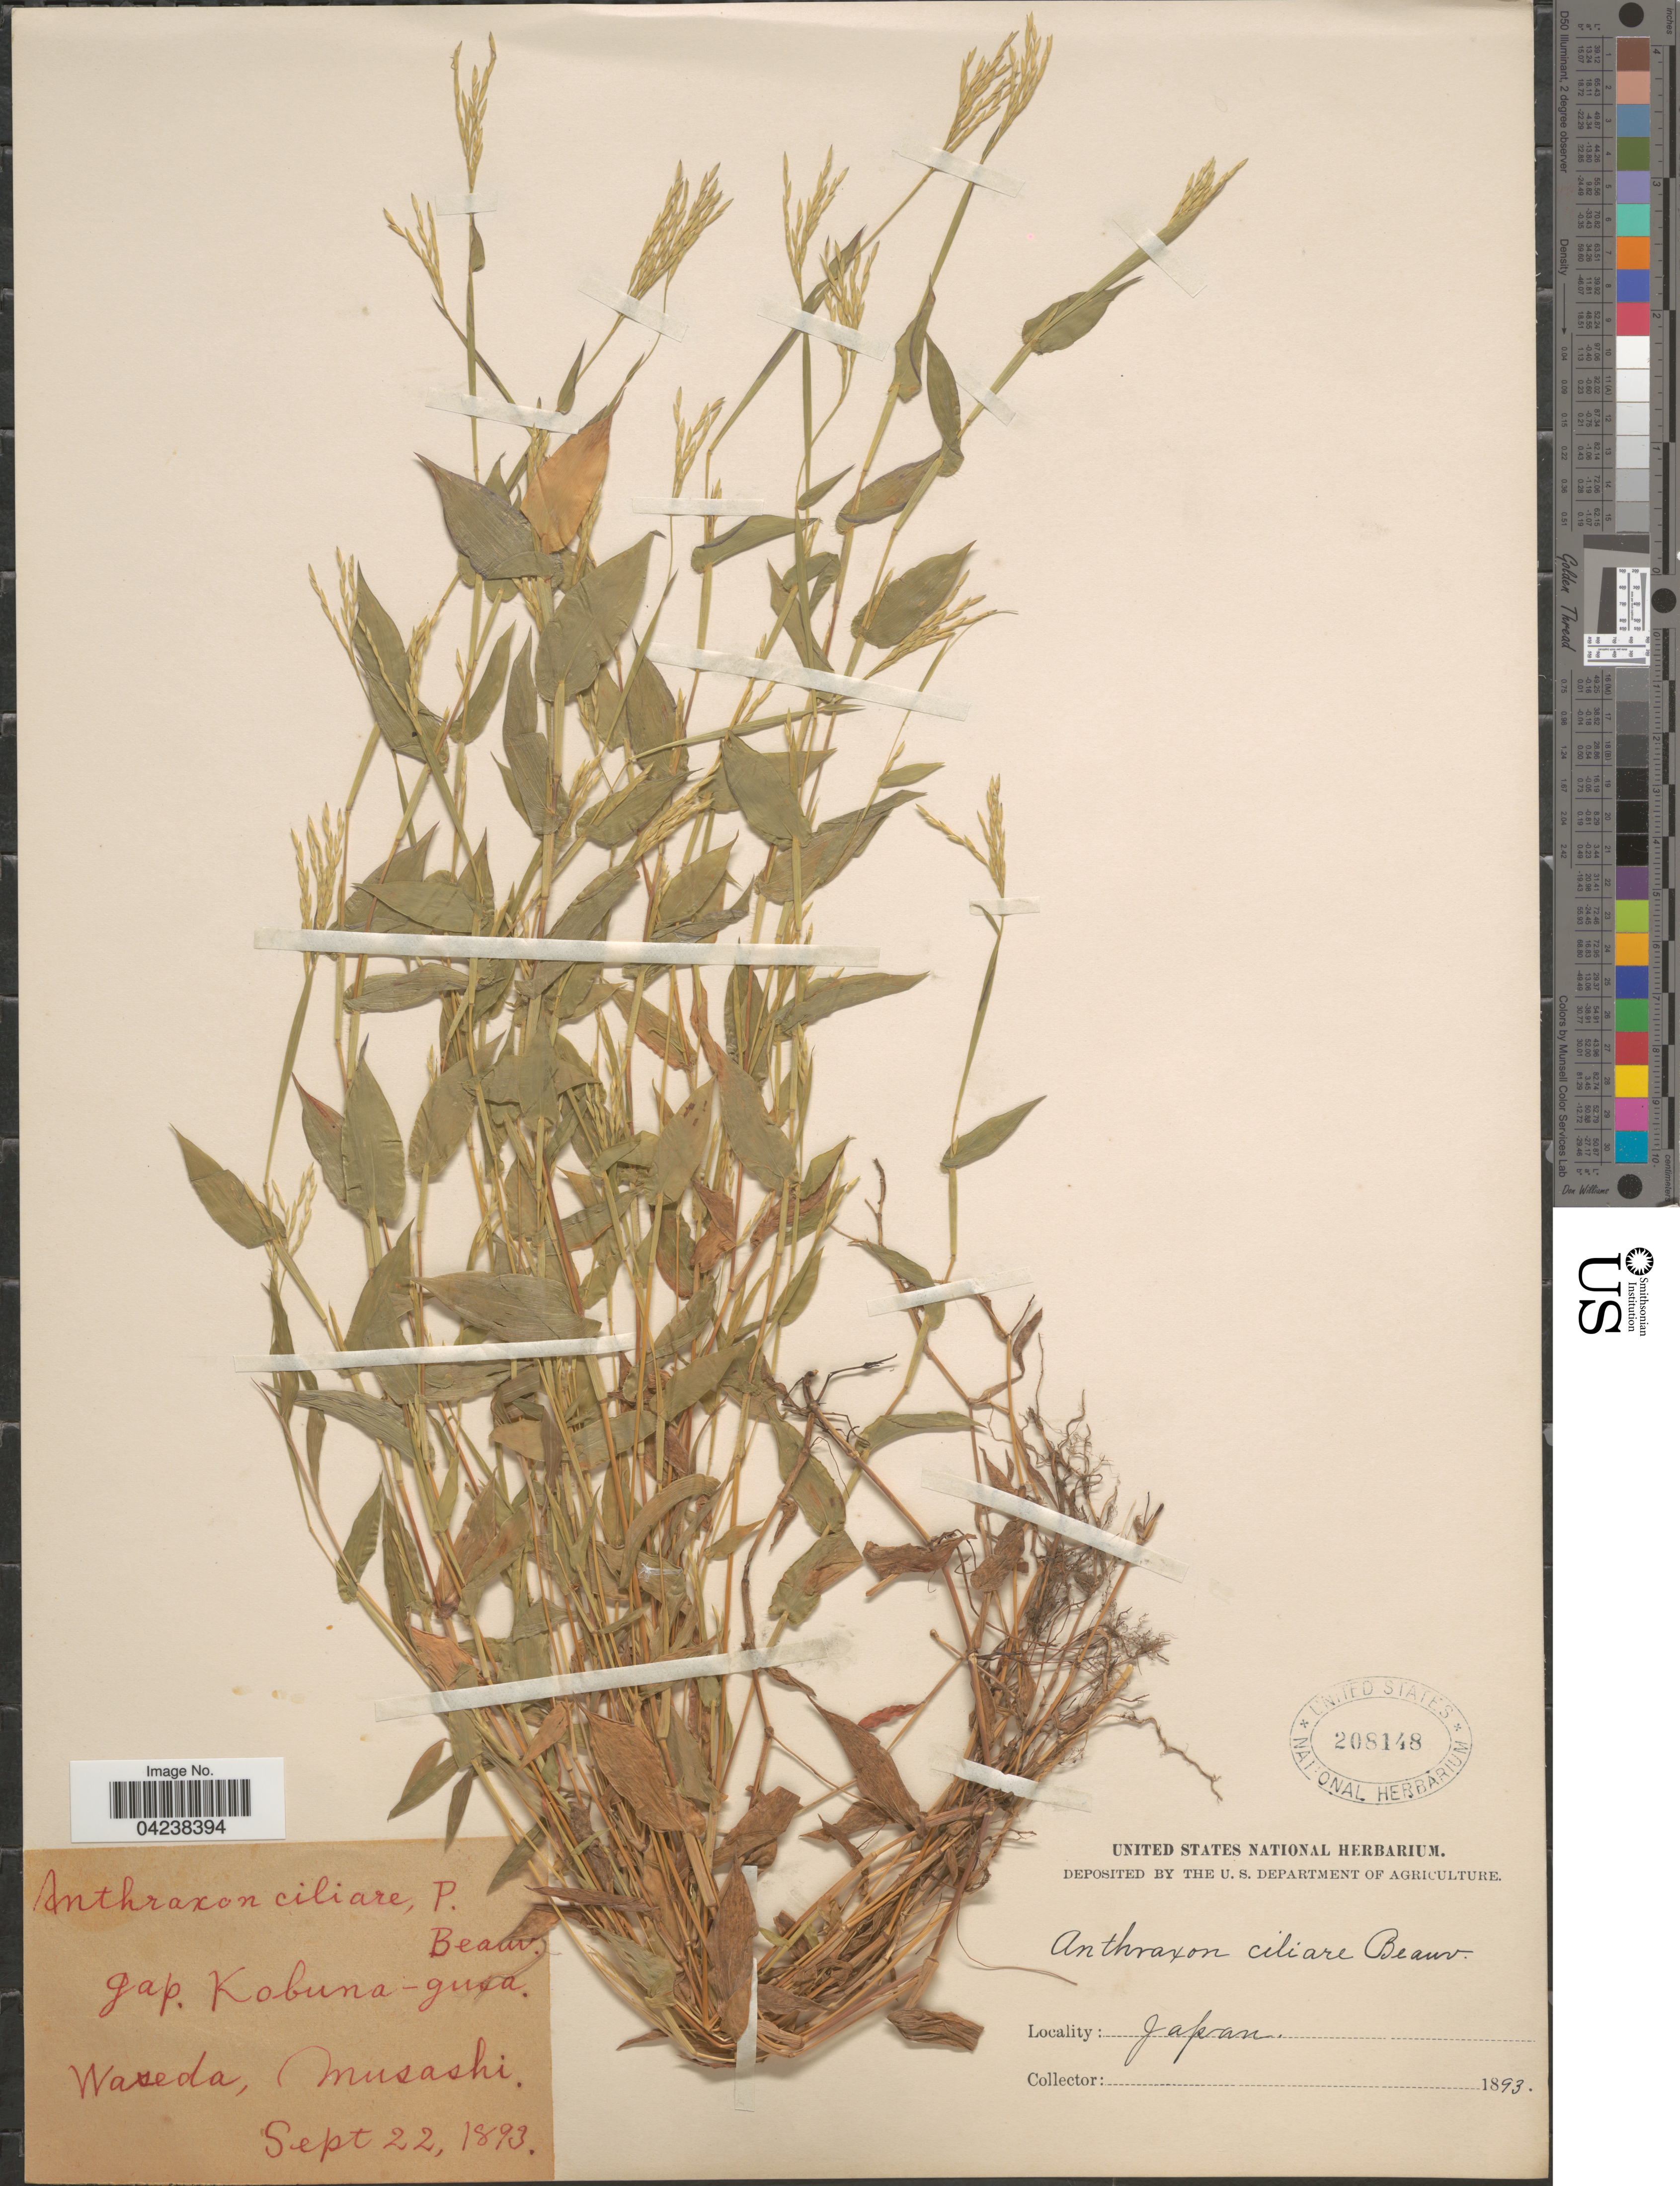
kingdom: Plantae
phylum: Tracheophyta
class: Liliopsida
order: Poales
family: Poaceae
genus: Arthraxon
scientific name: Arthraxon hispidus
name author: (Thunb.) Makino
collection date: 1893-09-22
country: Japan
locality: Waseda, Musashi.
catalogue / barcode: US 208148